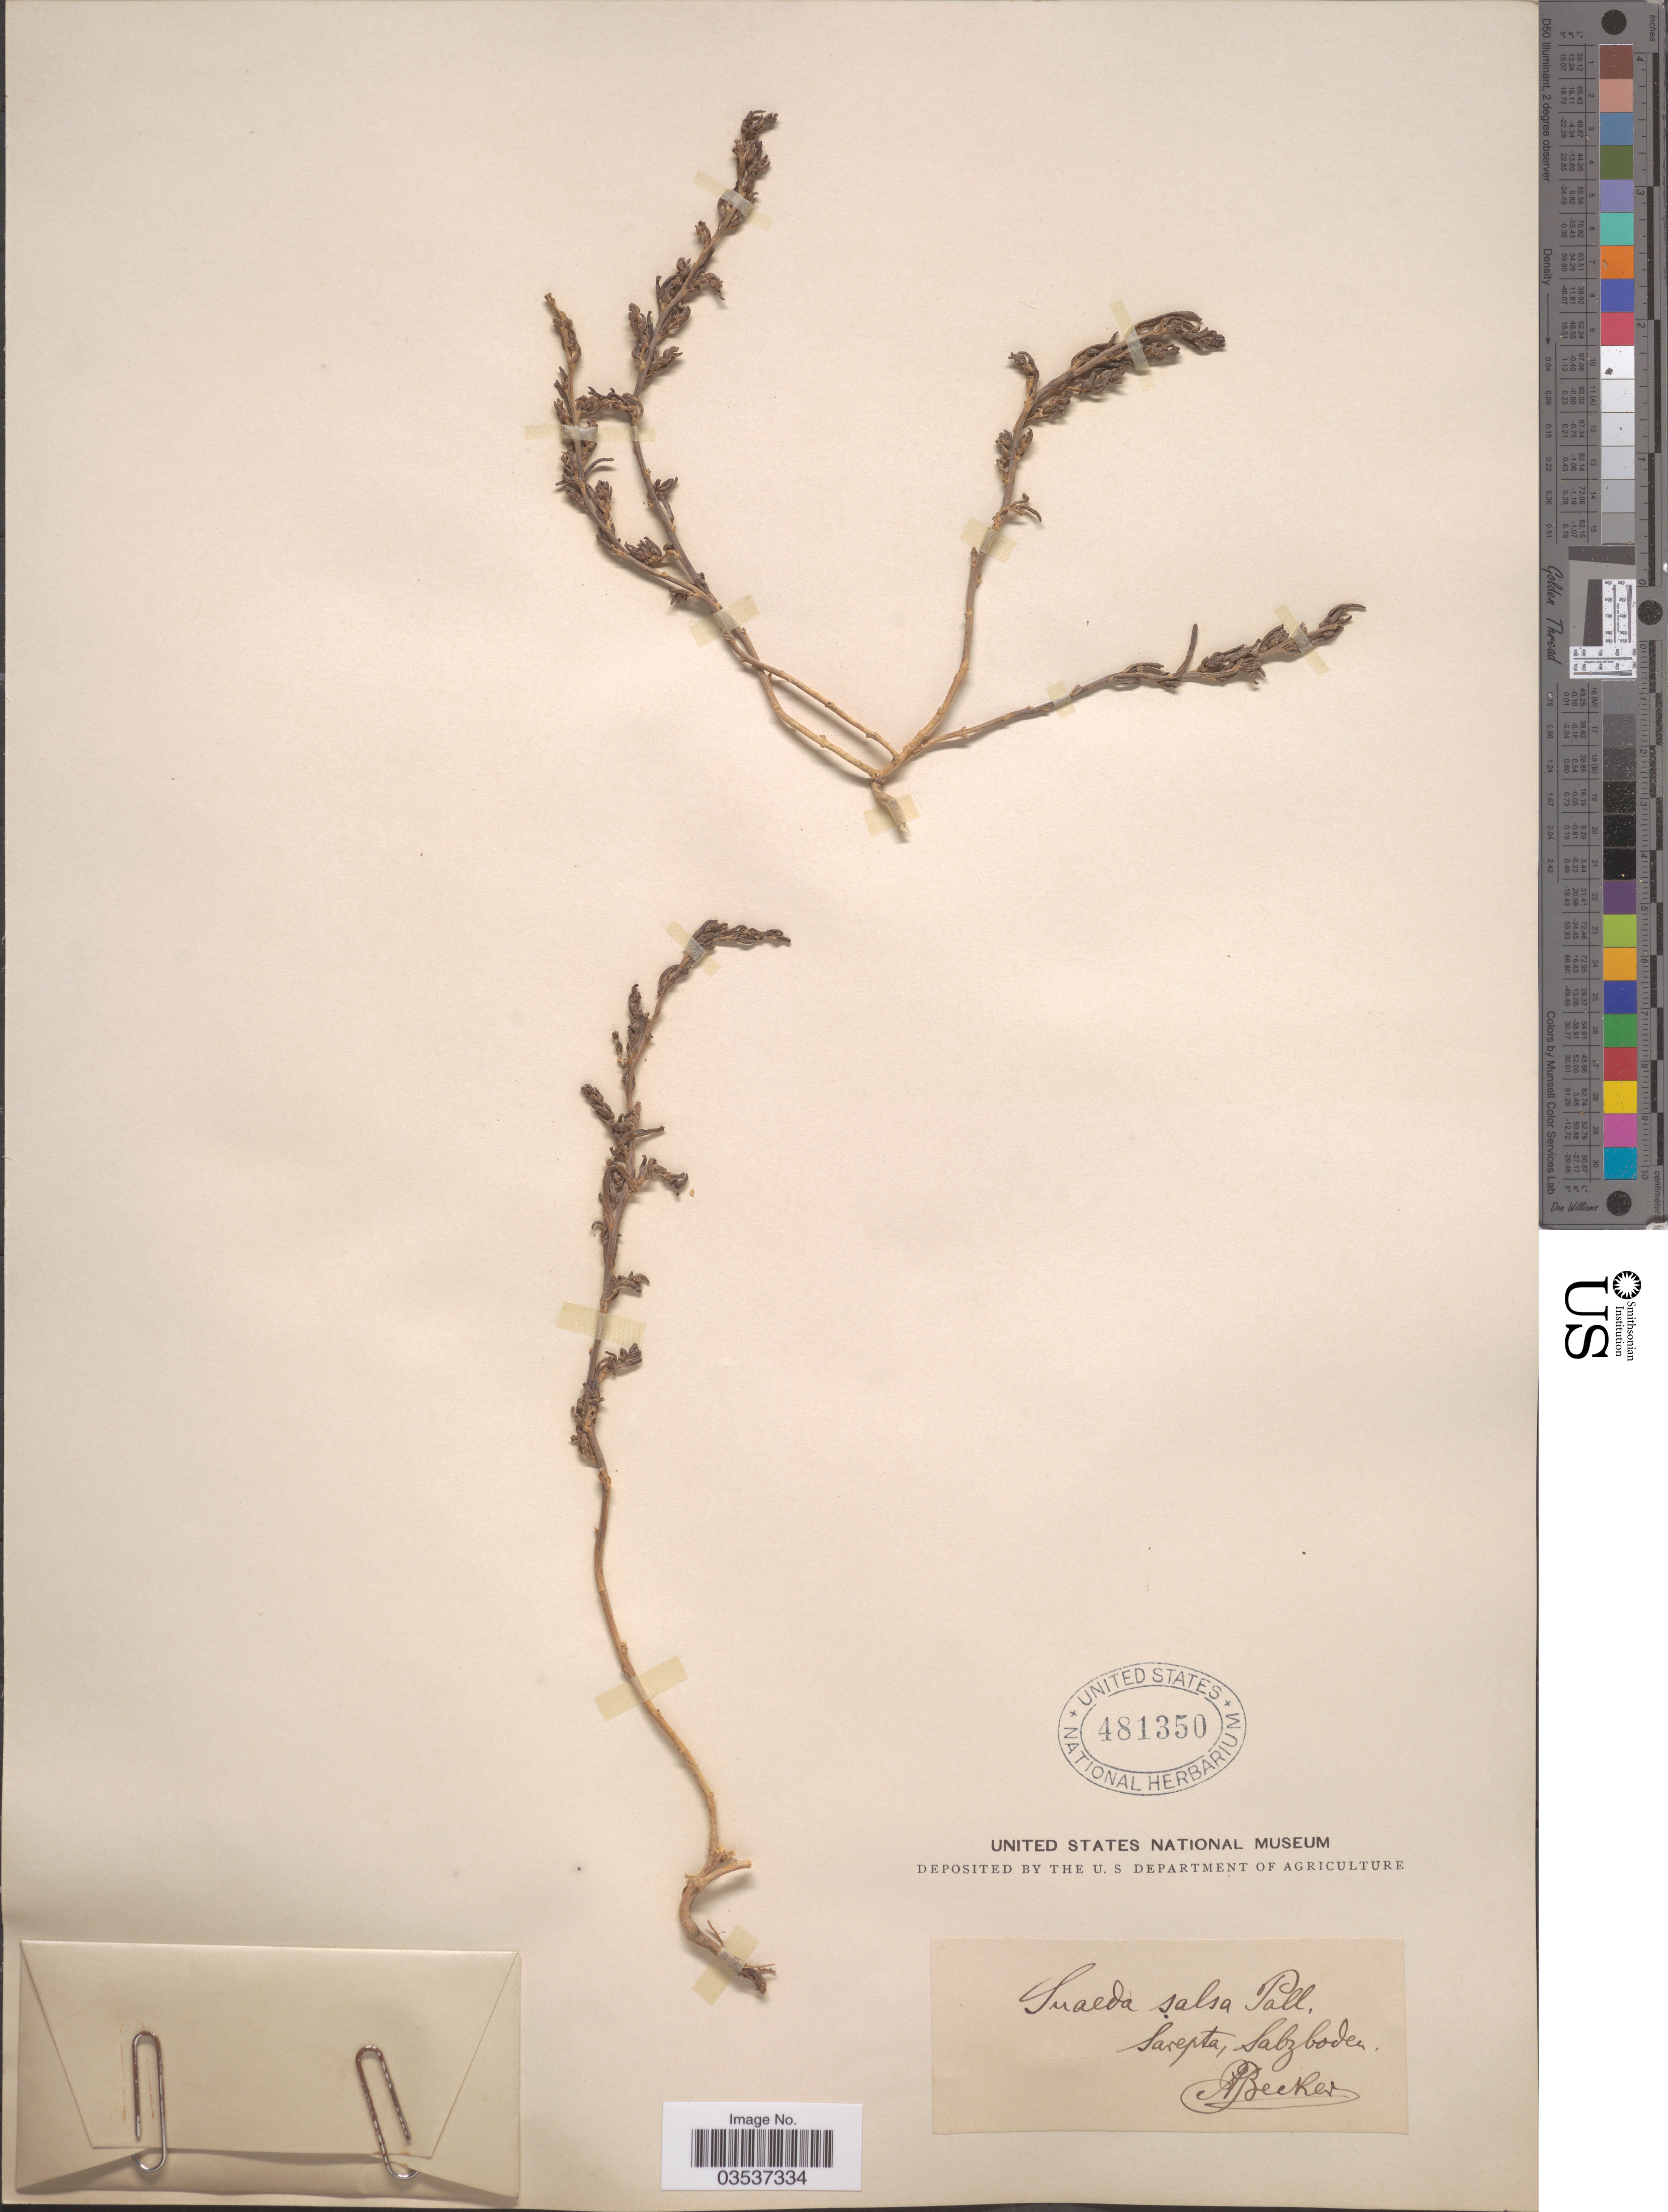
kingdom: Plantae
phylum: Tracheophyta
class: Magnoliopsida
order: Caryophyllales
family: Amaranthaceae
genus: Suaeda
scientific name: Suaeda salsa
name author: (L.) Pall.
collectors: A. Becker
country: Russian Federation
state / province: Volgograd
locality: Sarepta.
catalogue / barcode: US 481350